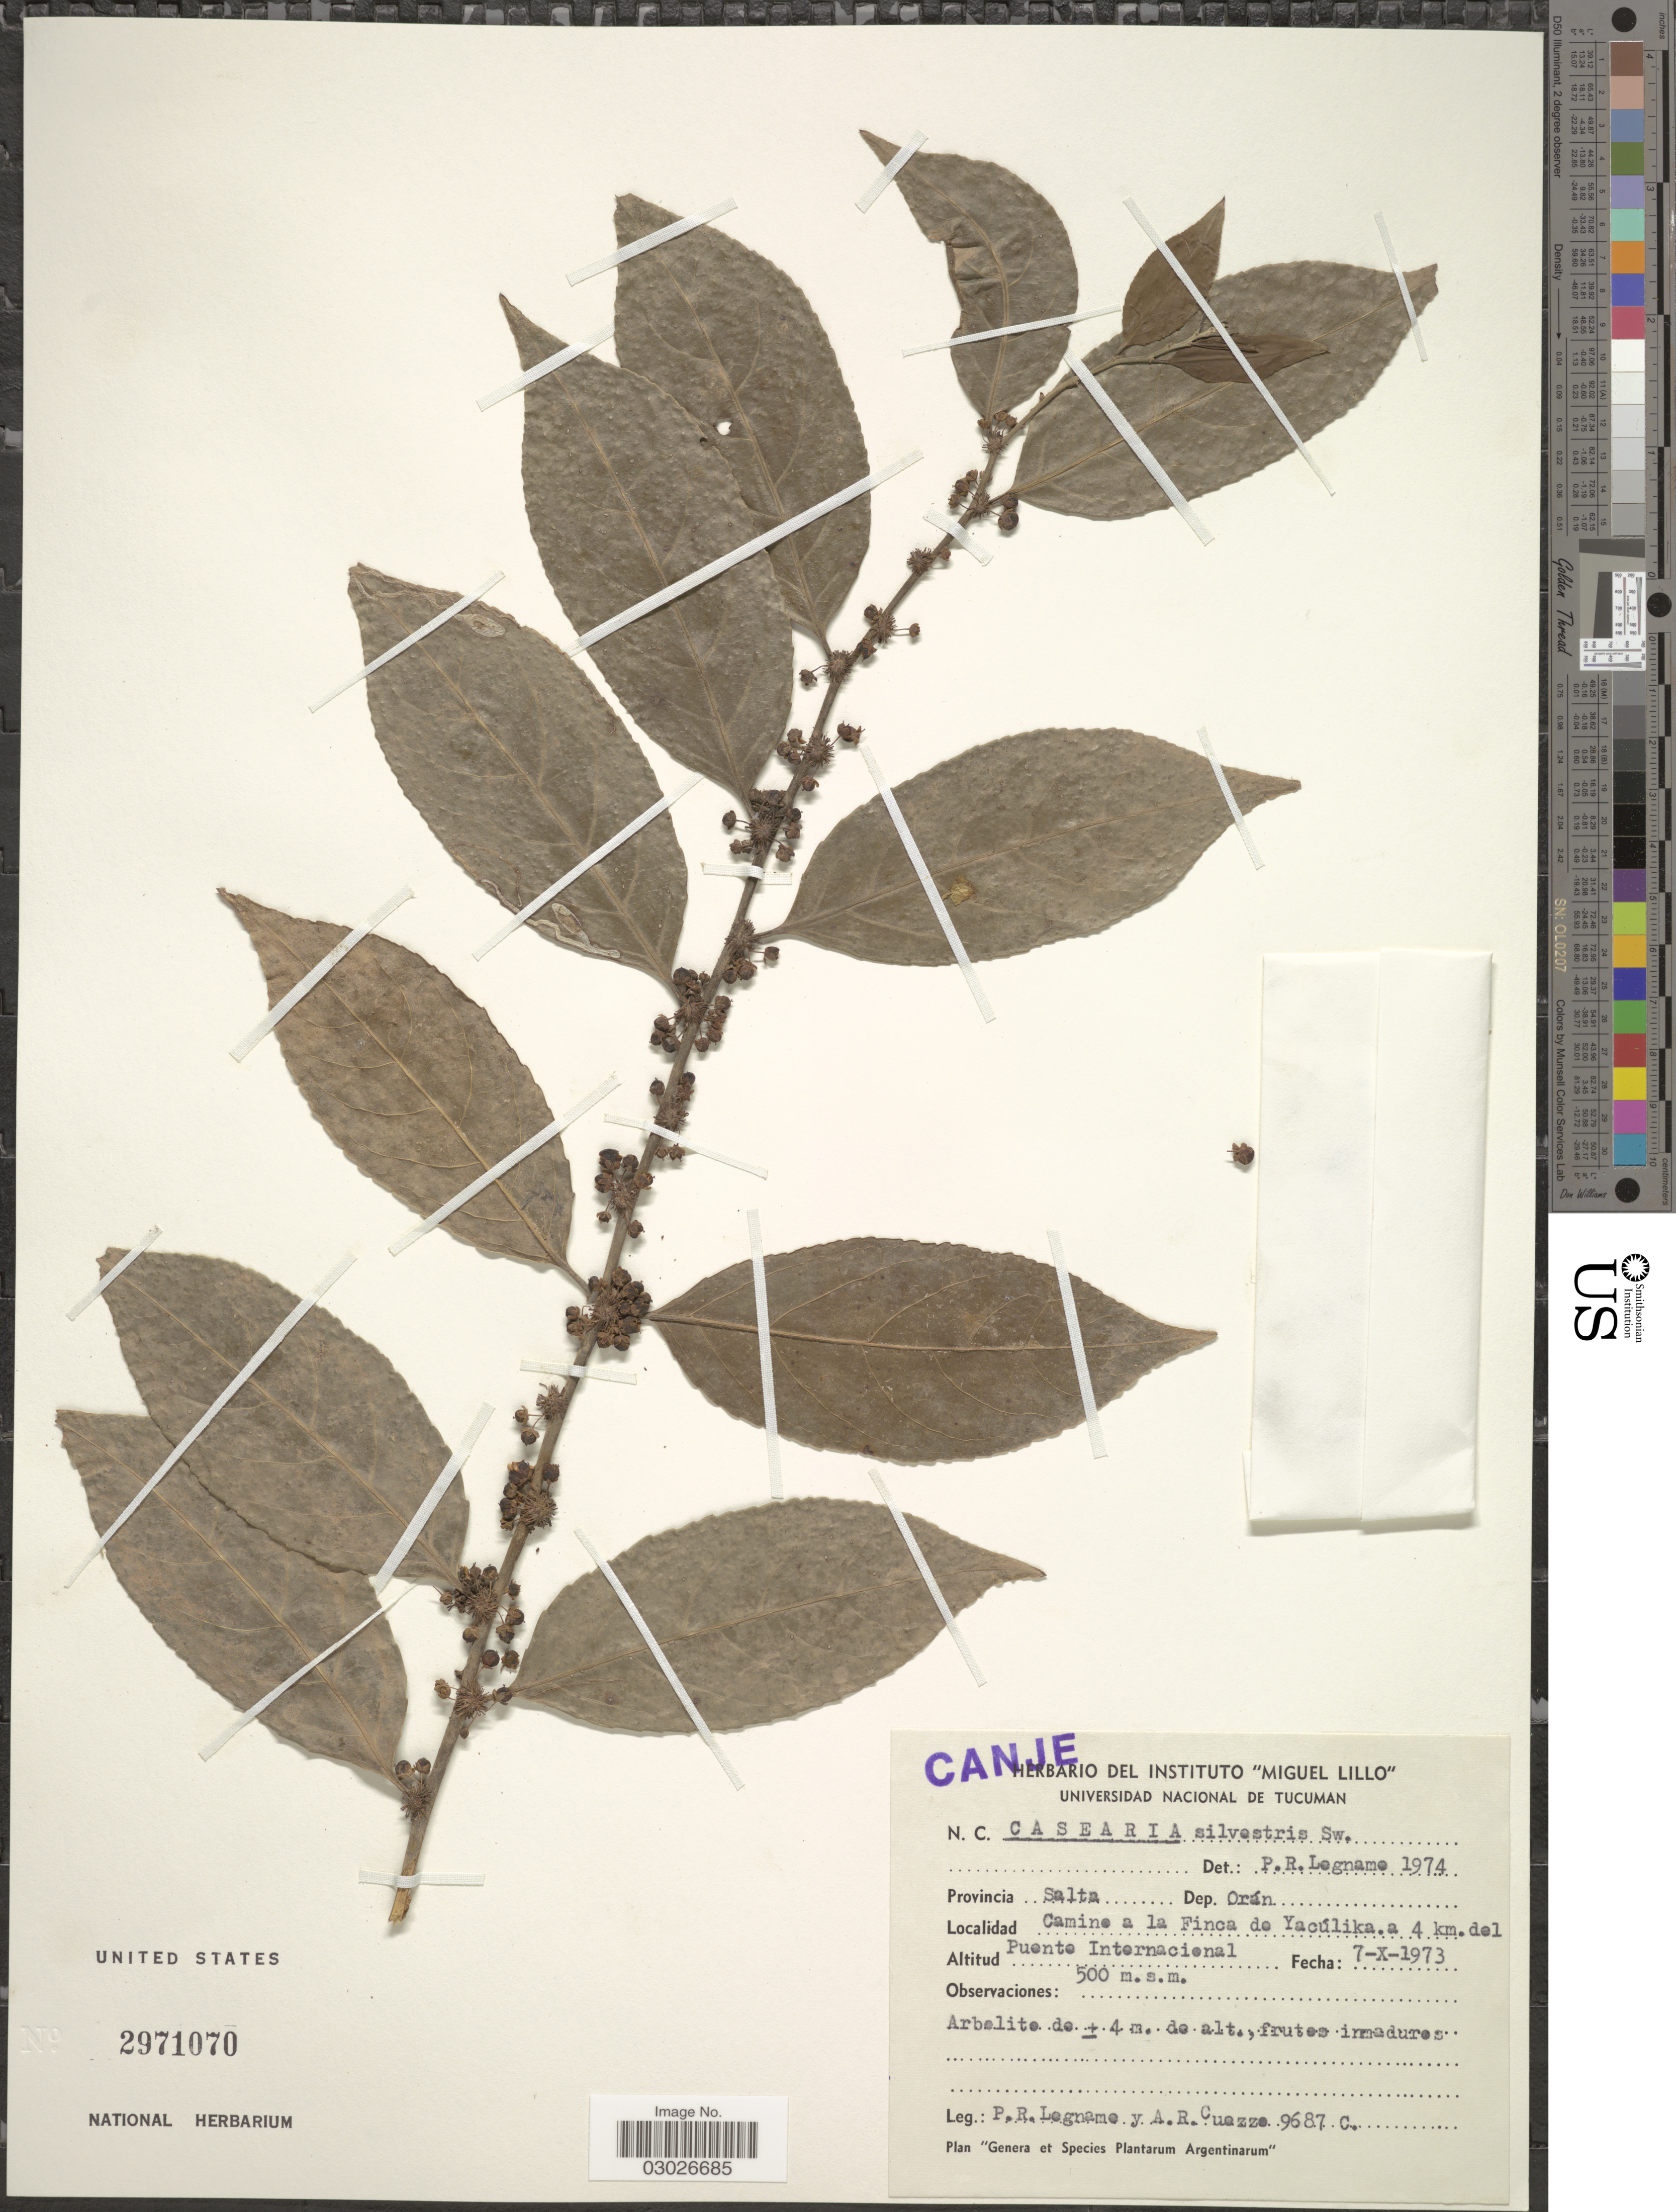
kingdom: Plantae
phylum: Tracheophyta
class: Magnoliopsida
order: Malpighiales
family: Salicaceae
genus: Casearia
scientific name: Casearia sylvestris var. sylvestris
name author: Sw.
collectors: P. R. Legname & A. Cuezzo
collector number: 9687C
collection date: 1973-10-07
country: Argentina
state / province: Salta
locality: Dep. Orán. Camino a la Finca de Yacúlika, a 4km. del Puente Internacional.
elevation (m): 500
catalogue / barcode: US 2971070